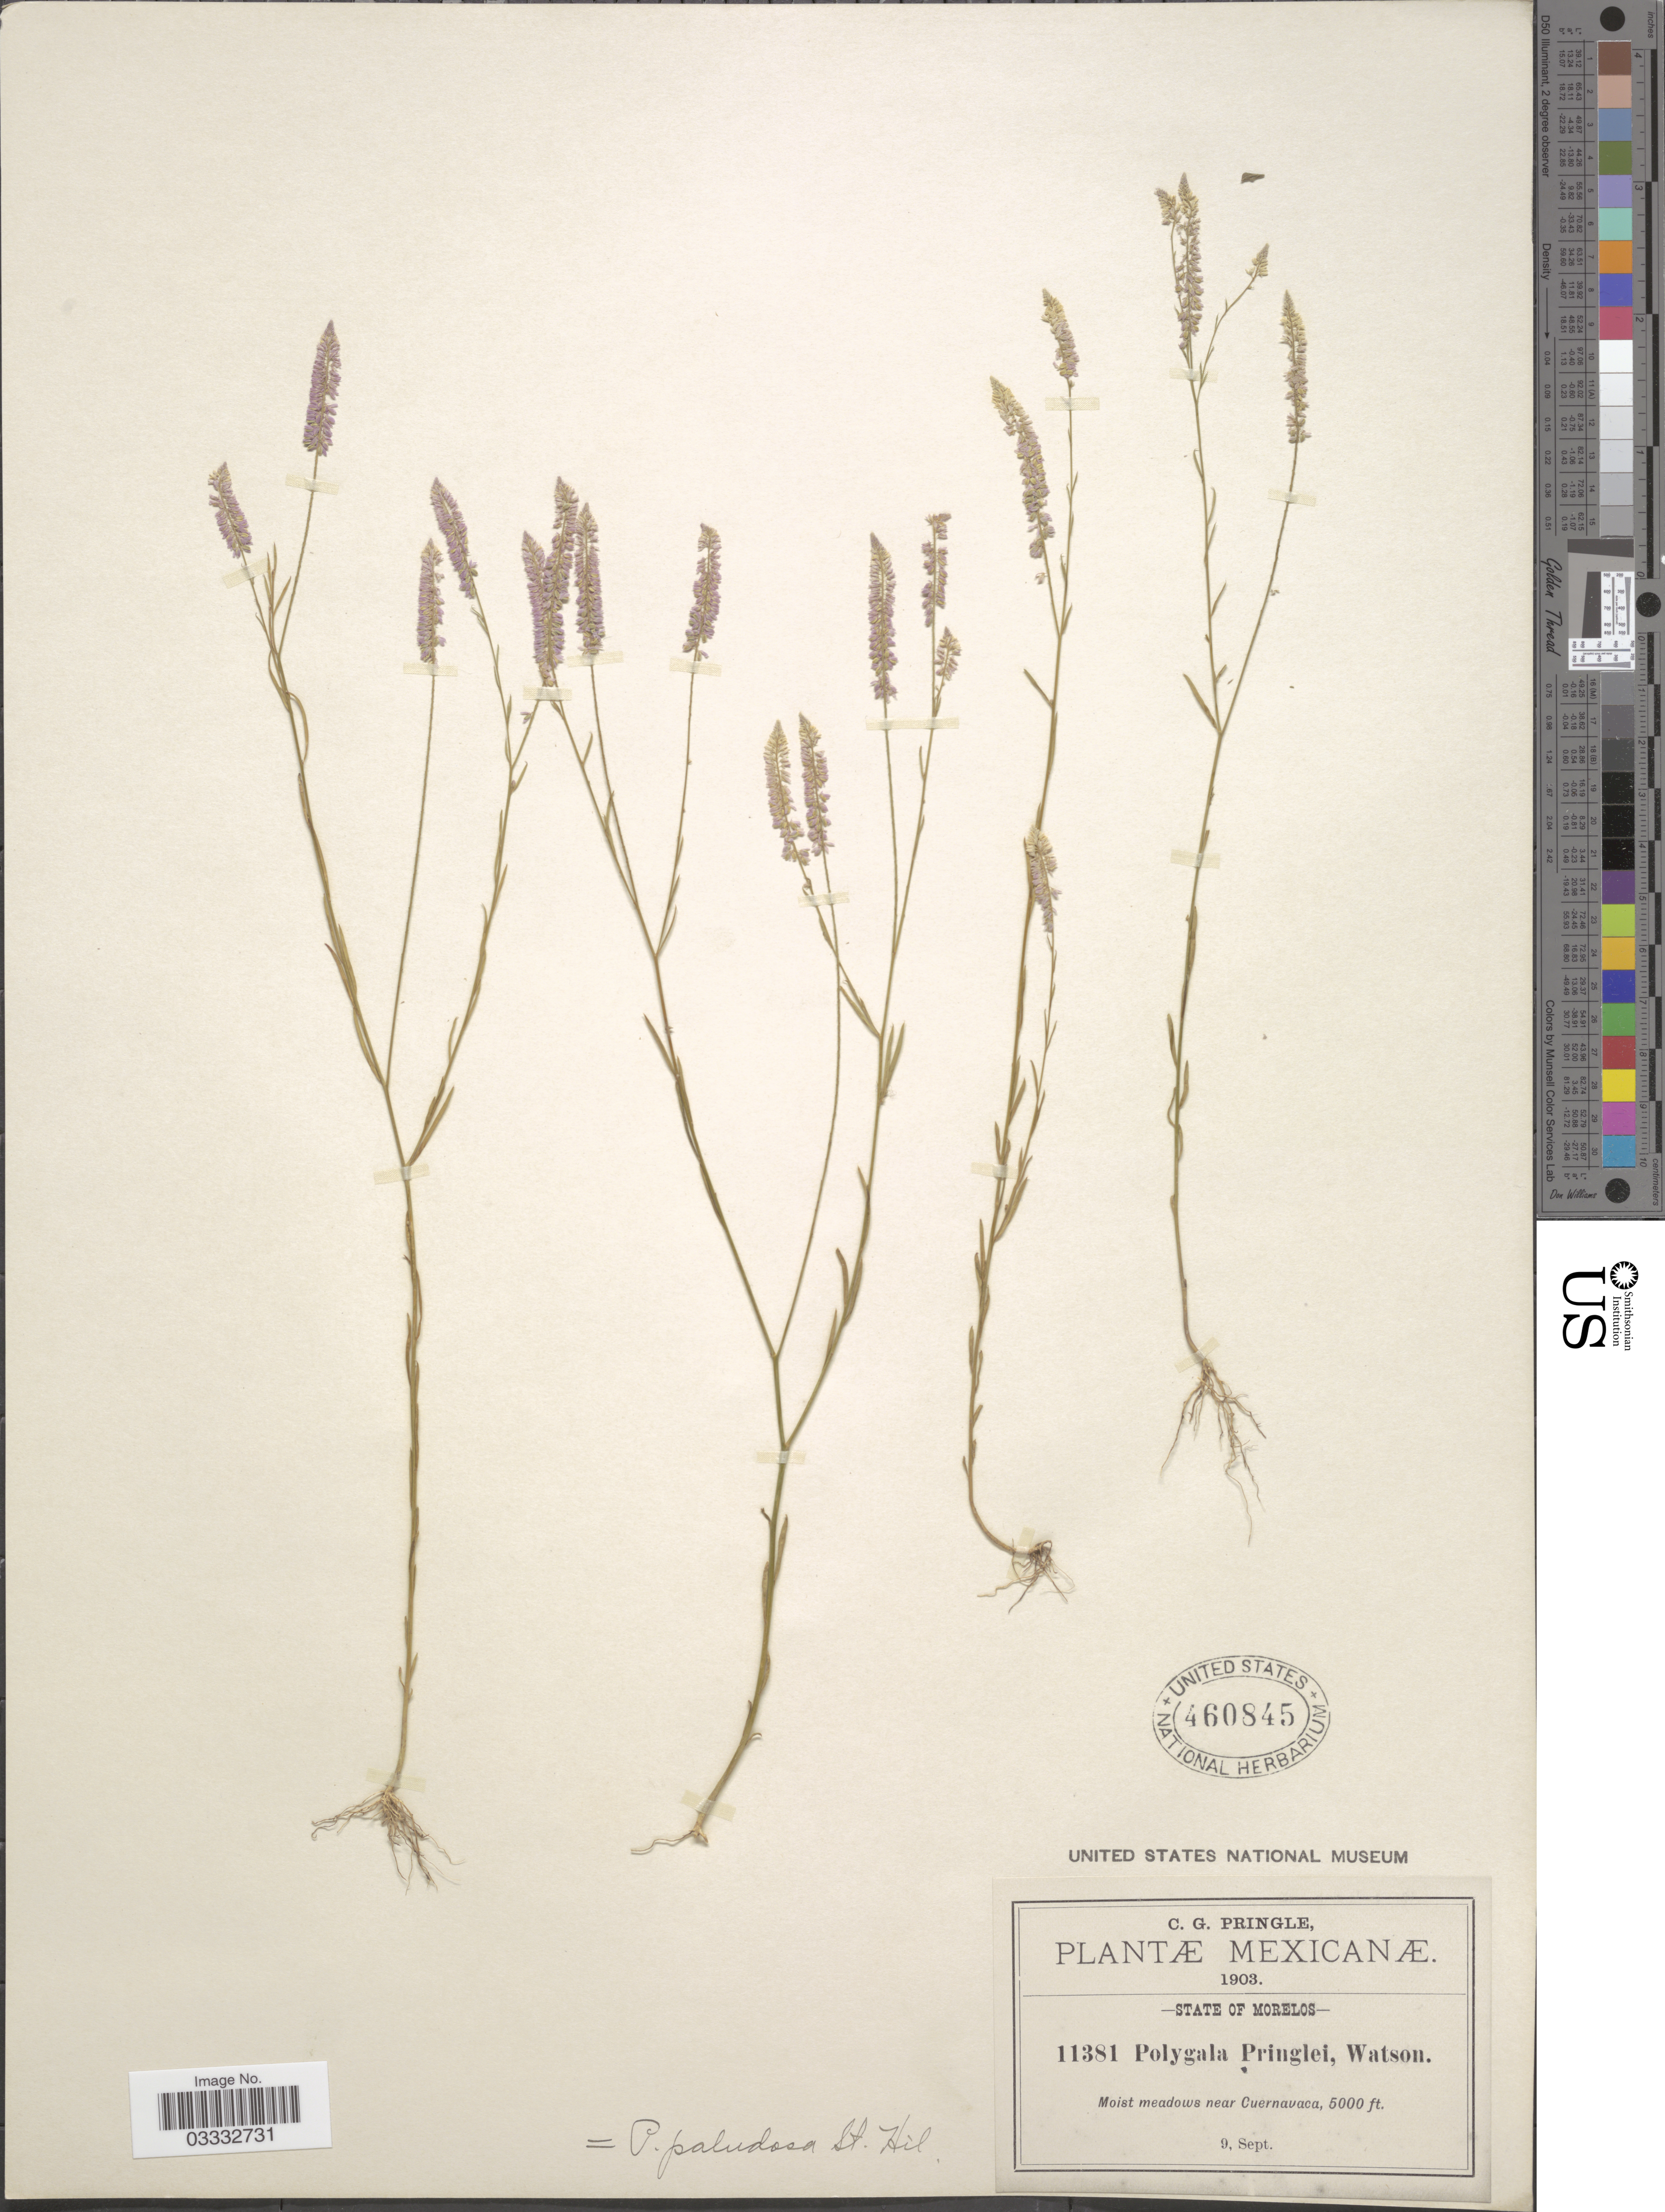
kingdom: Plantae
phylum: Tracheophyta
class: Magnoliopsida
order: Fabales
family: Polygalaceae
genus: Polygala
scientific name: Polygala leptocaulis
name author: Torr. & A. Gray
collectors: C. G. Pringle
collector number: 11381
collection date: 1903-09-09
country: Mexico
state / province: Morelos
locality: Near Cuernavaca.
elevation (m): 1524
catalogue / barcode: US 460845